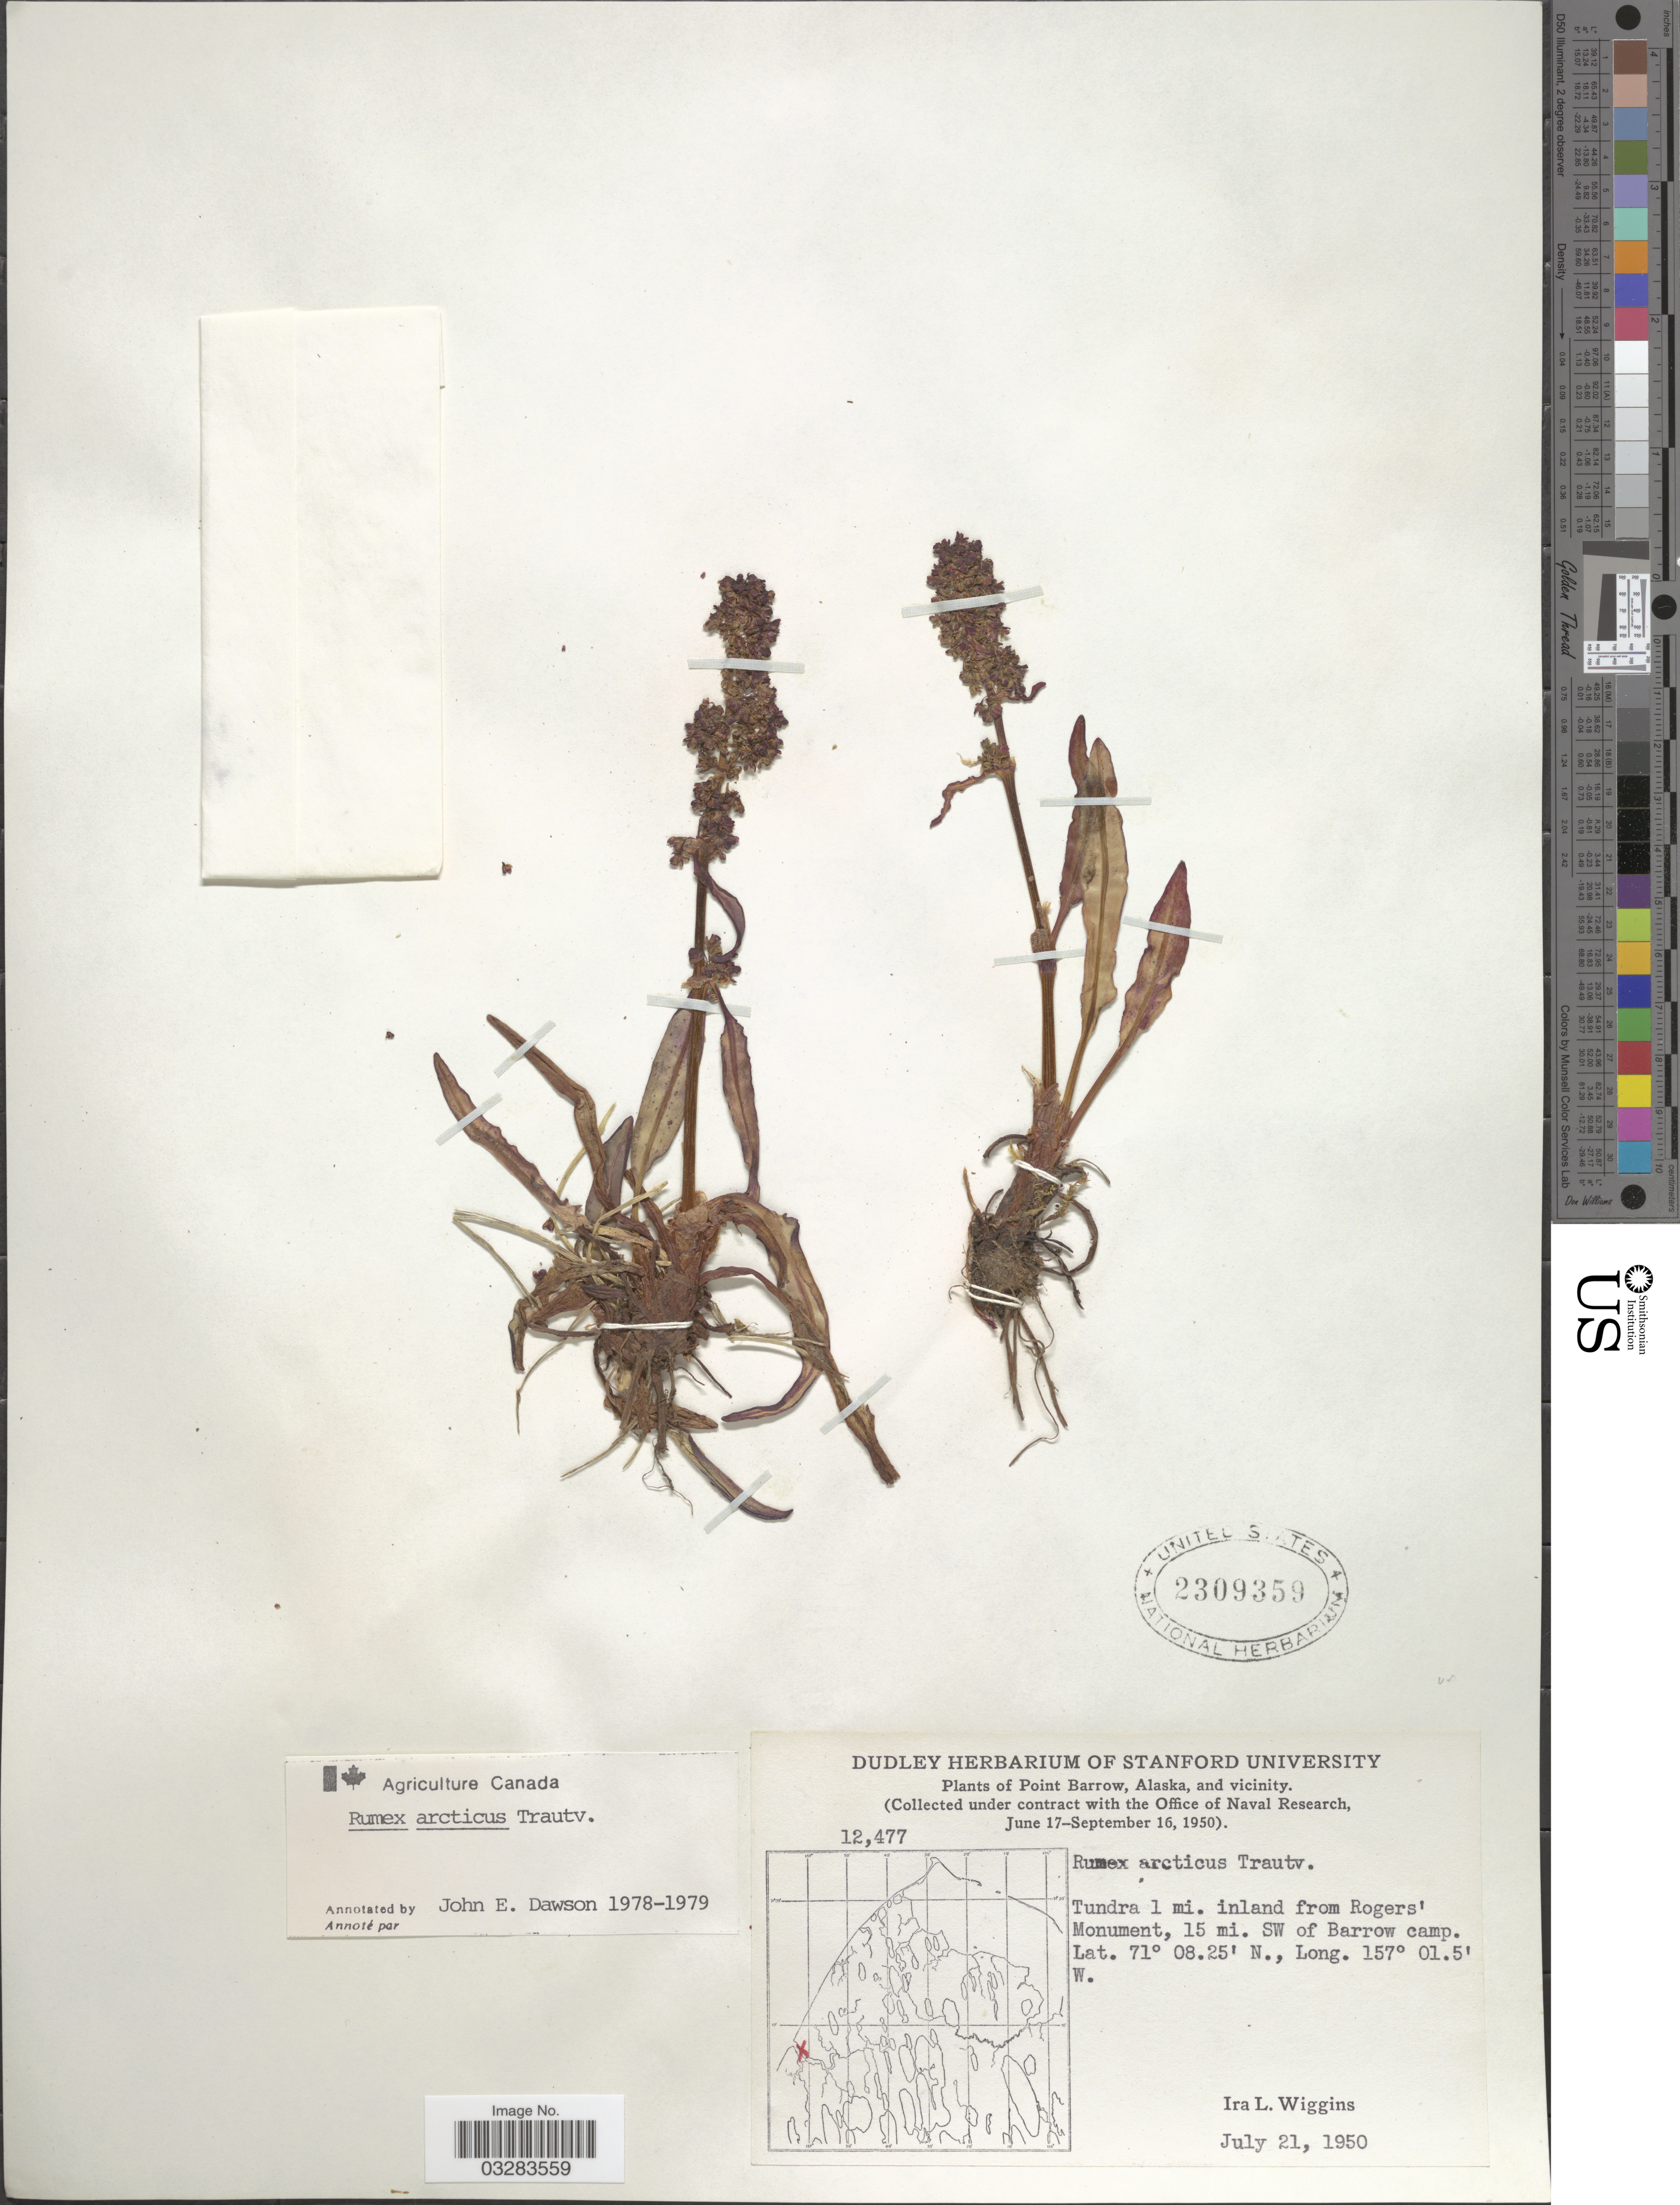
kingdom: Plantae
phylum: Tracheophyta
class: Magnoliopsida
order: Caryophyllales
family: Polygonaceae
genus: Rumex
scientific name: Rumex arcticus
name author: Trautv.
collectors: I. L. Wiggins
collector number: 12477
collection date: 1950-07-21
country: United States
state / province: Alaska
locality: Point Barrow, Alaska, and vicinity. Tundra 1 mi. inland from Roger's Monument, 15 mi. SW of Barrow camp.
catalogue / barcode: US 2309359